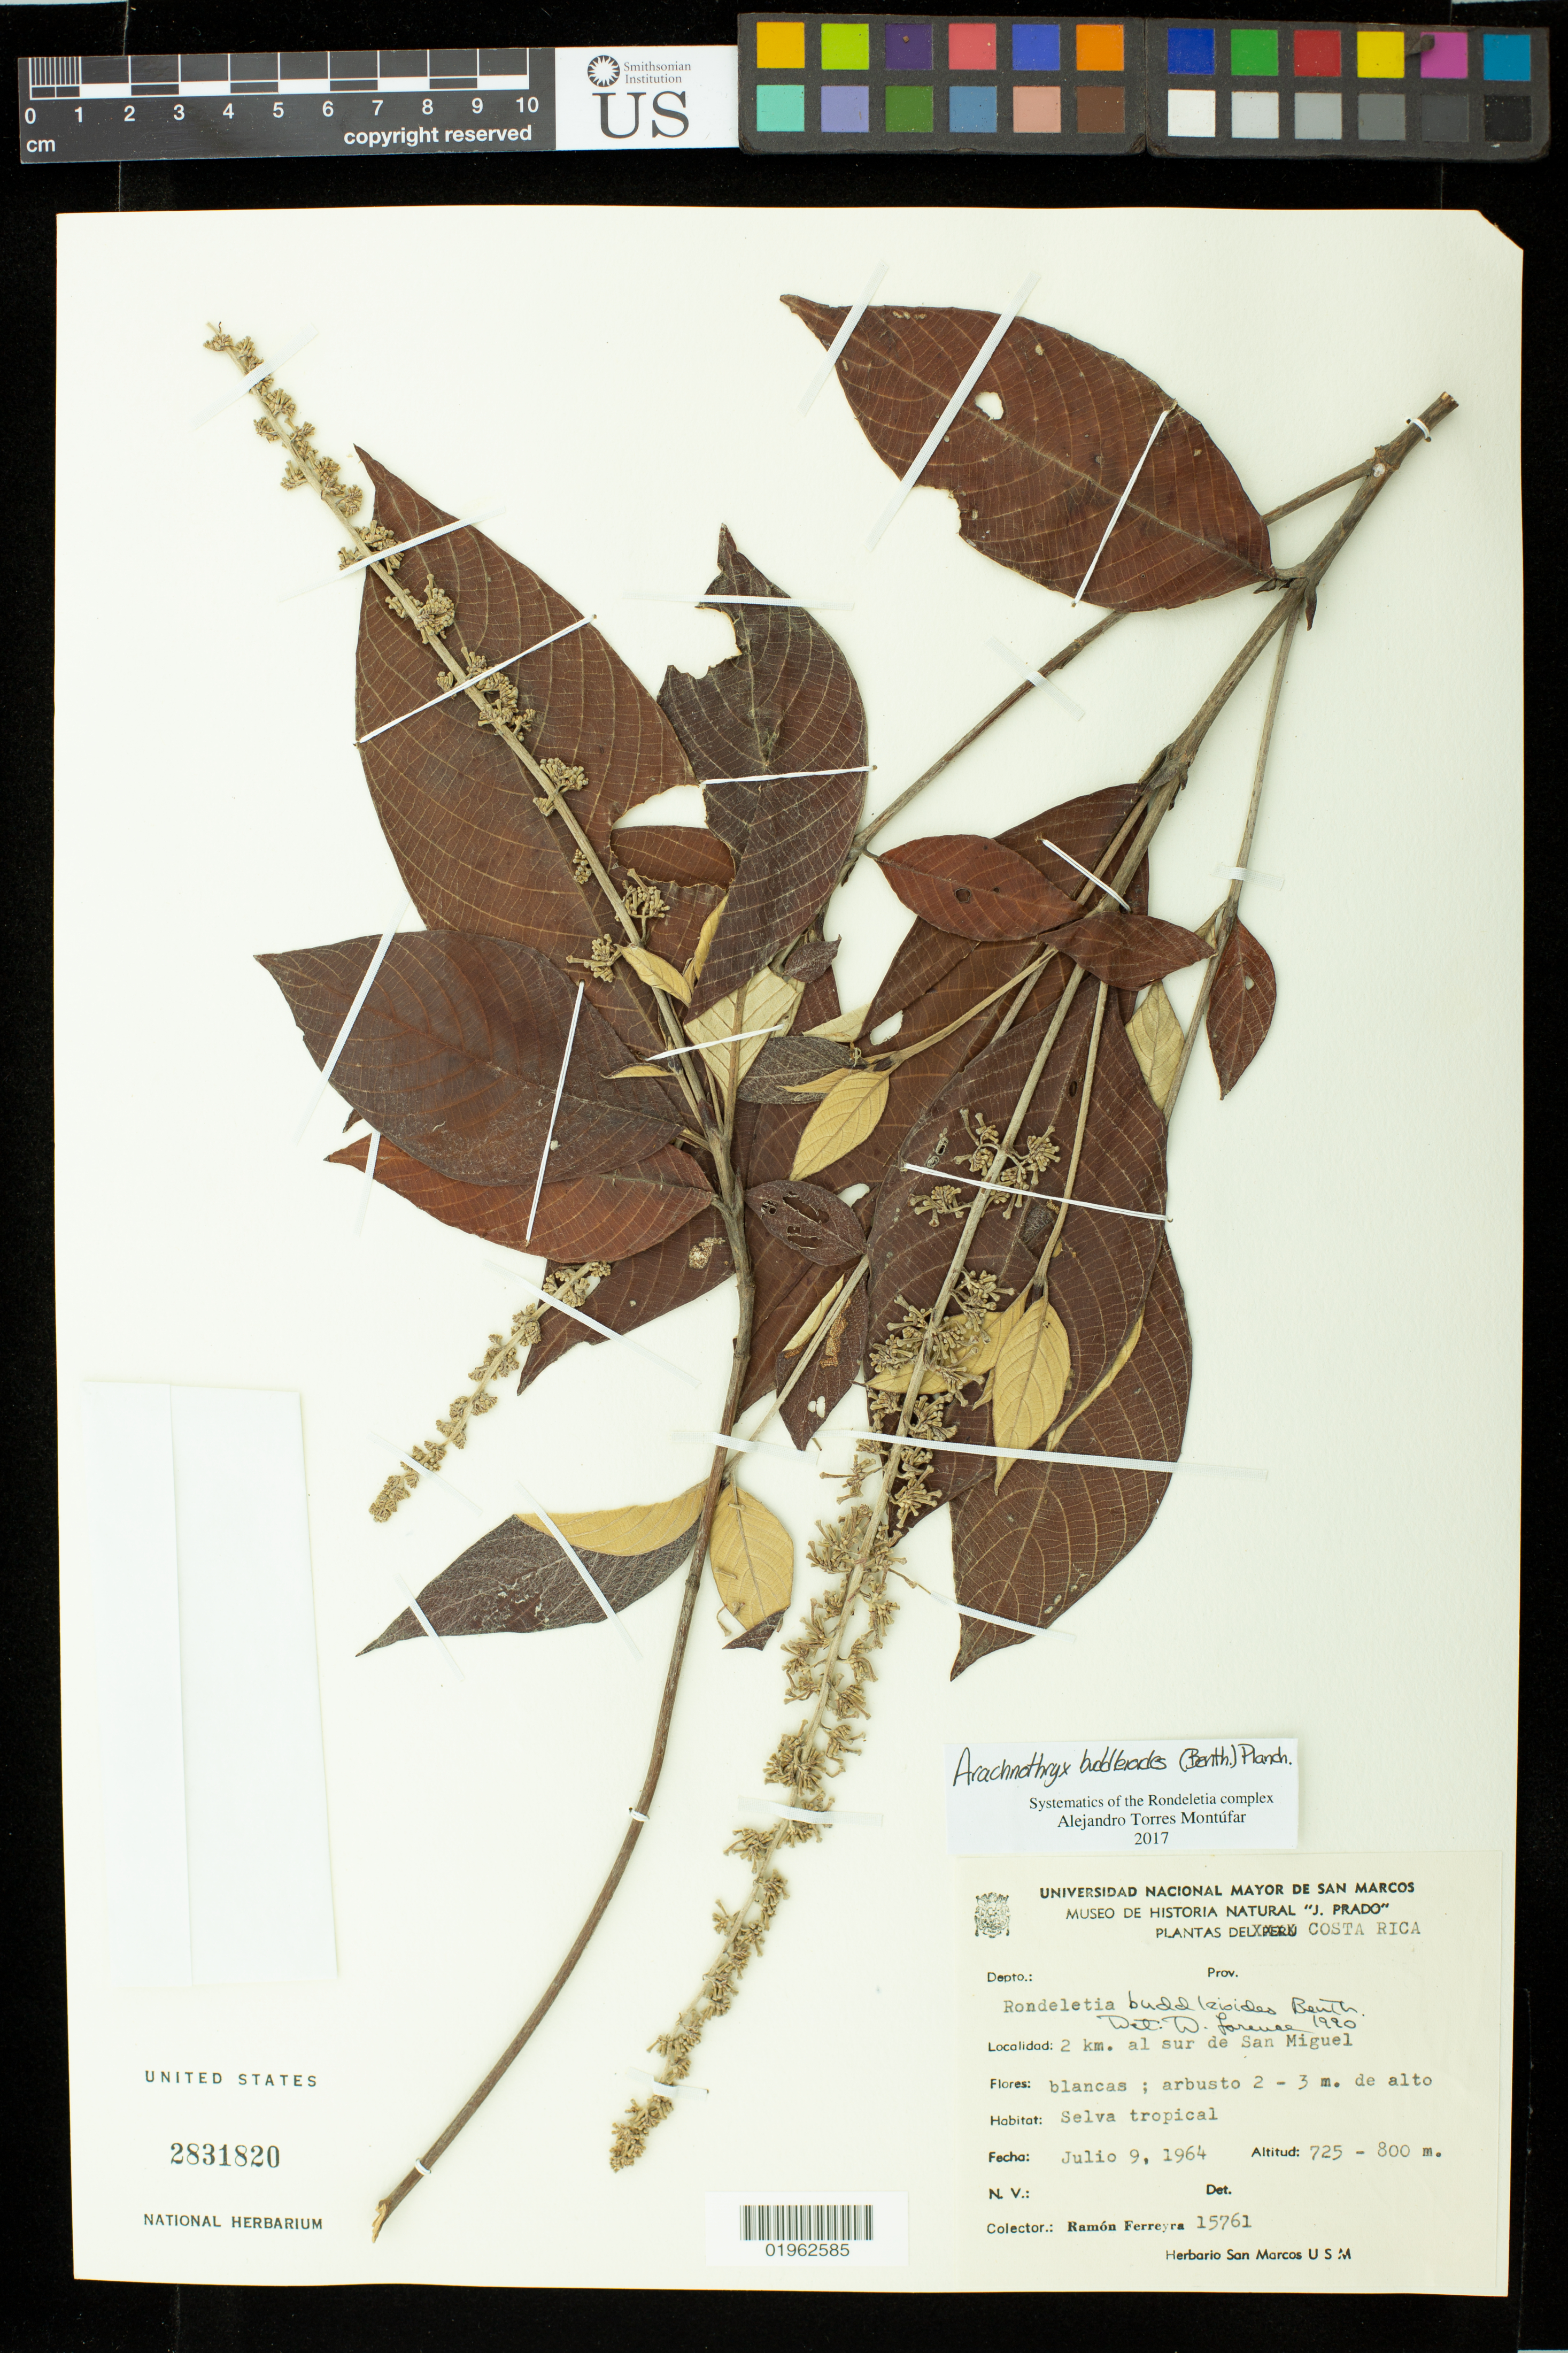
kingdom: Plantae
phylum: Tracheophyta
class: Magnoliopsida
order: Gentianales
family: Rubiaceae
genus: Arachnothryx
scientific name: Arachnothryx buddleioides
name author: (Benth.) Planch.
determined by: Torres Montufar, J. A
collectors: R. A. Ferreyra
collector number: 15761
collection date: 1964-07-09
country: Costa Rica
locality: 2 km. al sur de San Miguel.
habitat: selva tropical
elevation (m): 725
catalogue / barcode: US 2831820